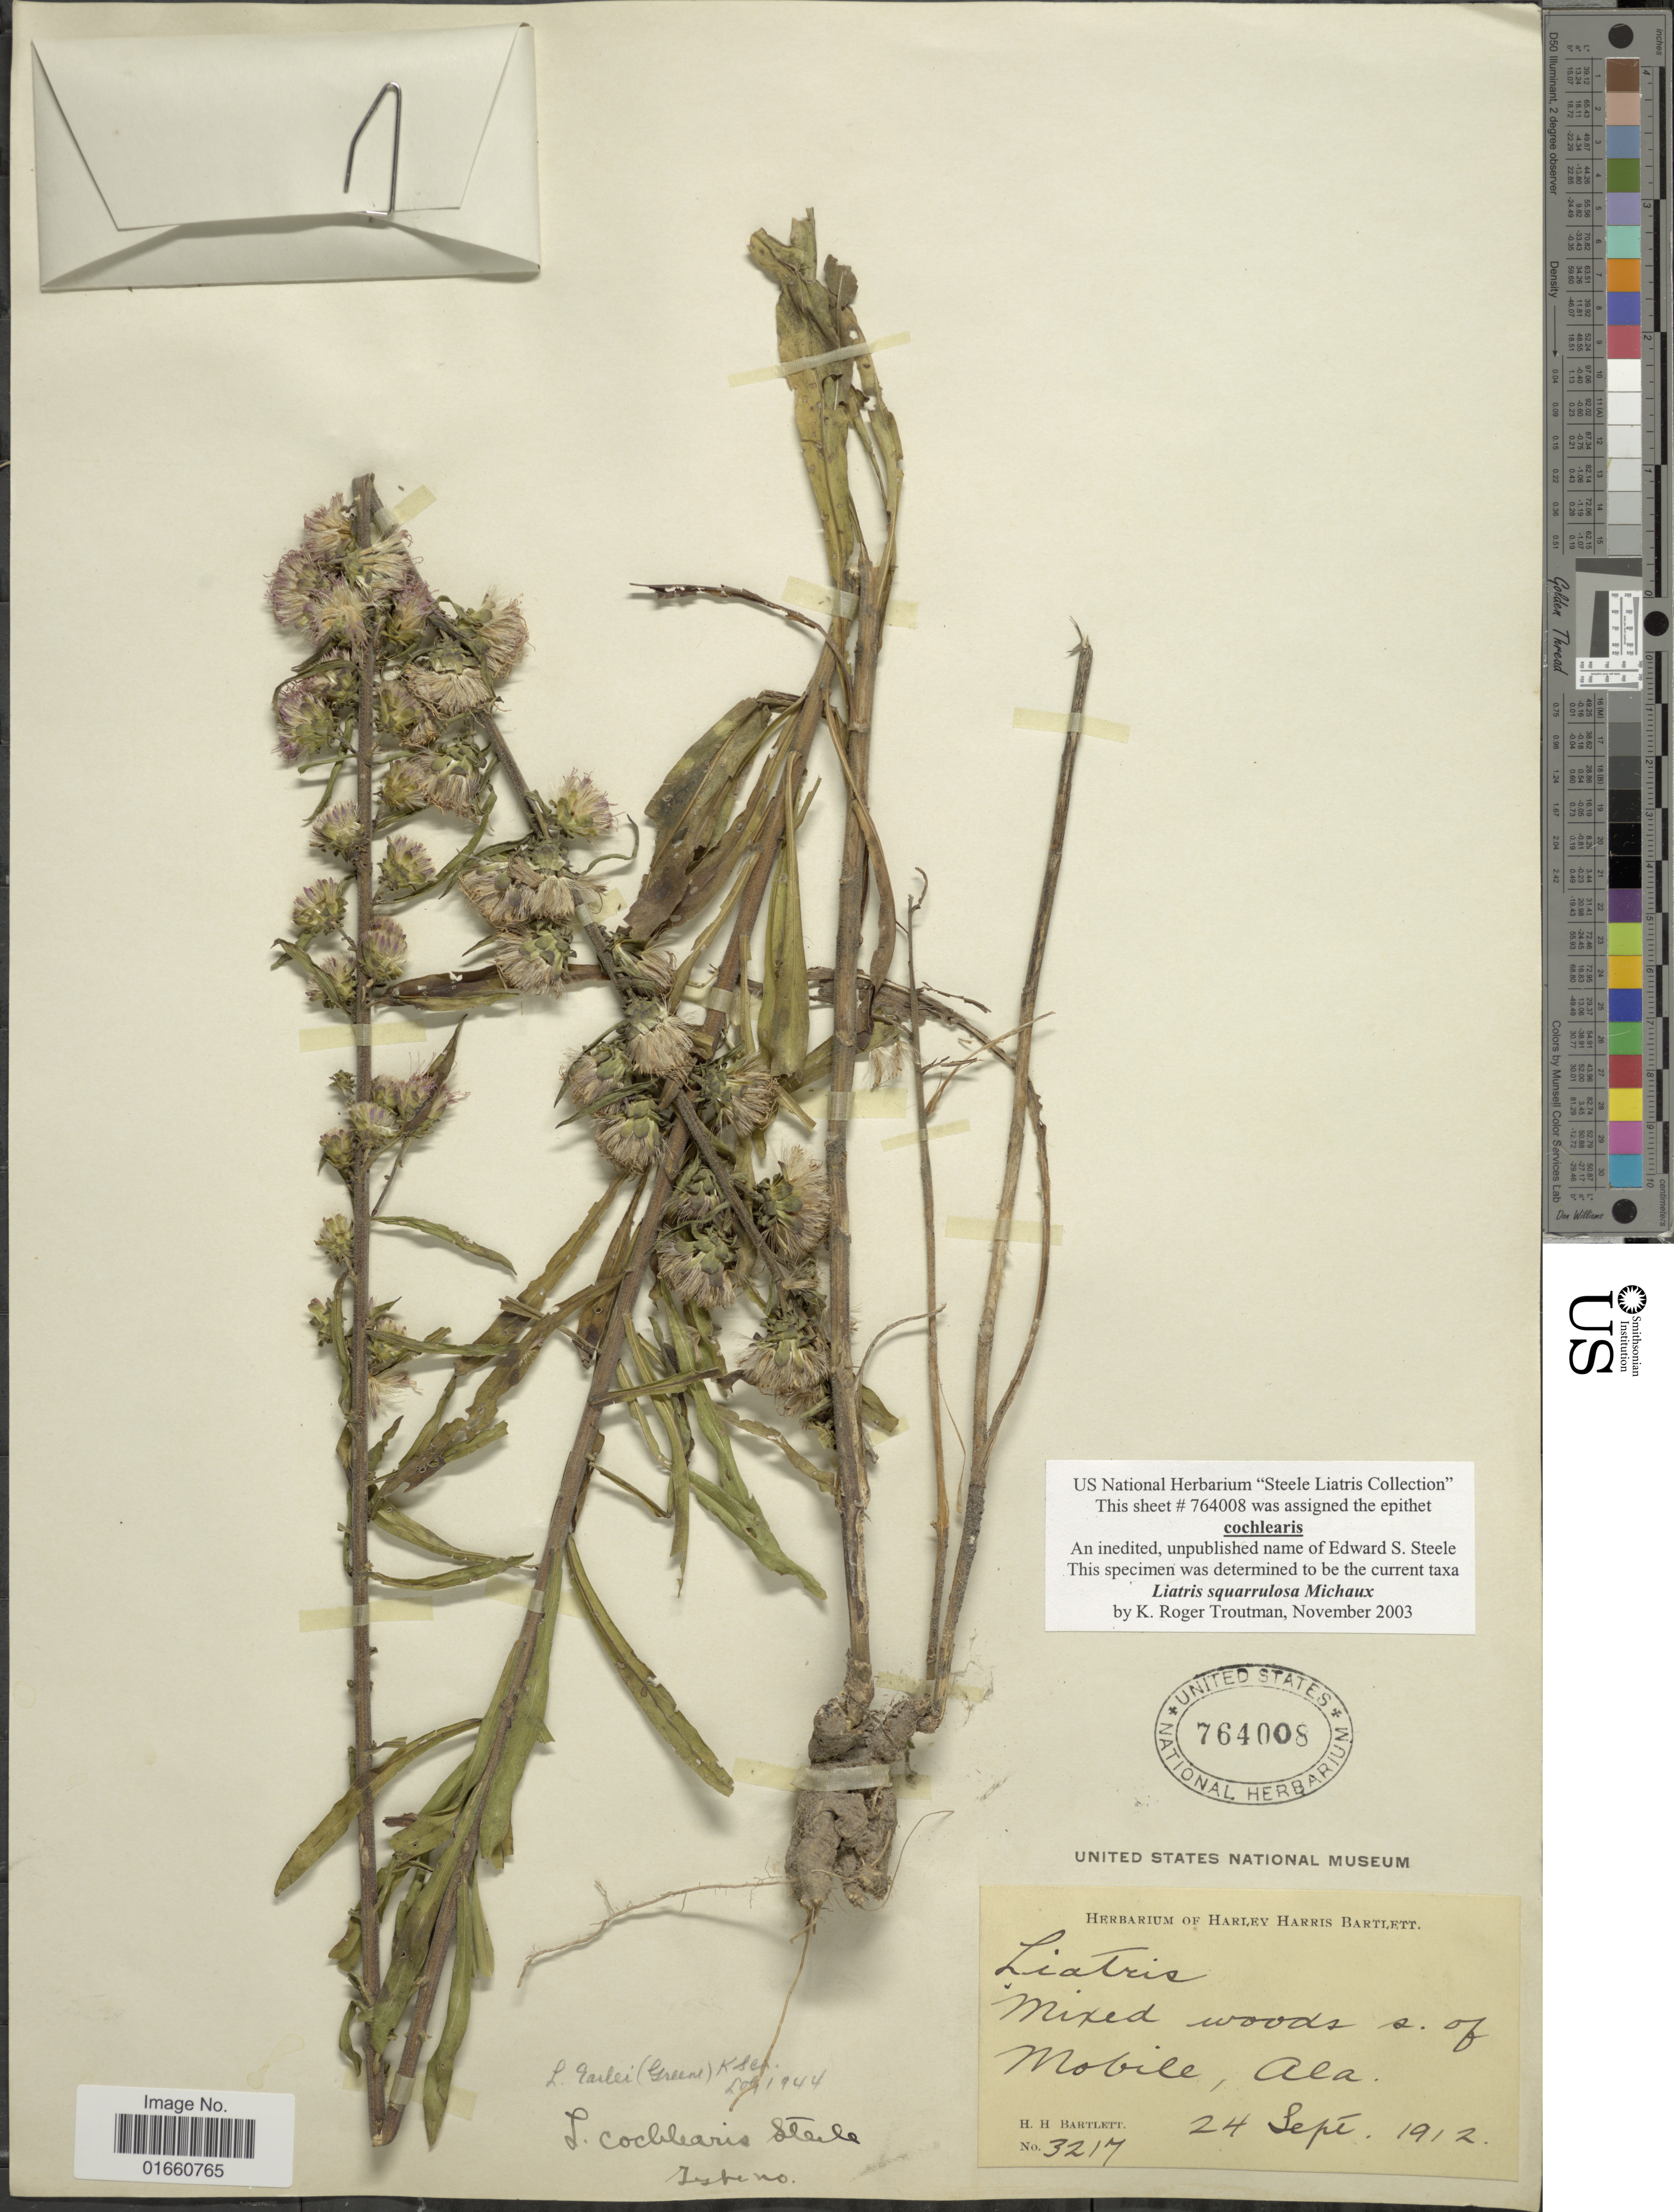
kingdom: Plantae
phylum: Tracheophyta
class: Magnoliopsida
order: Asterales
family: Asteraceae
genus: Liatris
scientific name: Liatris squarrulosa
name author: Michx.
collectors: H. H. Bartlett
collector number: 3217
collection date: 1912-09-24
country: United States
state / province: Alabama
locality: Mixed woods s of Mobile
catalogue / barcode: US 764008